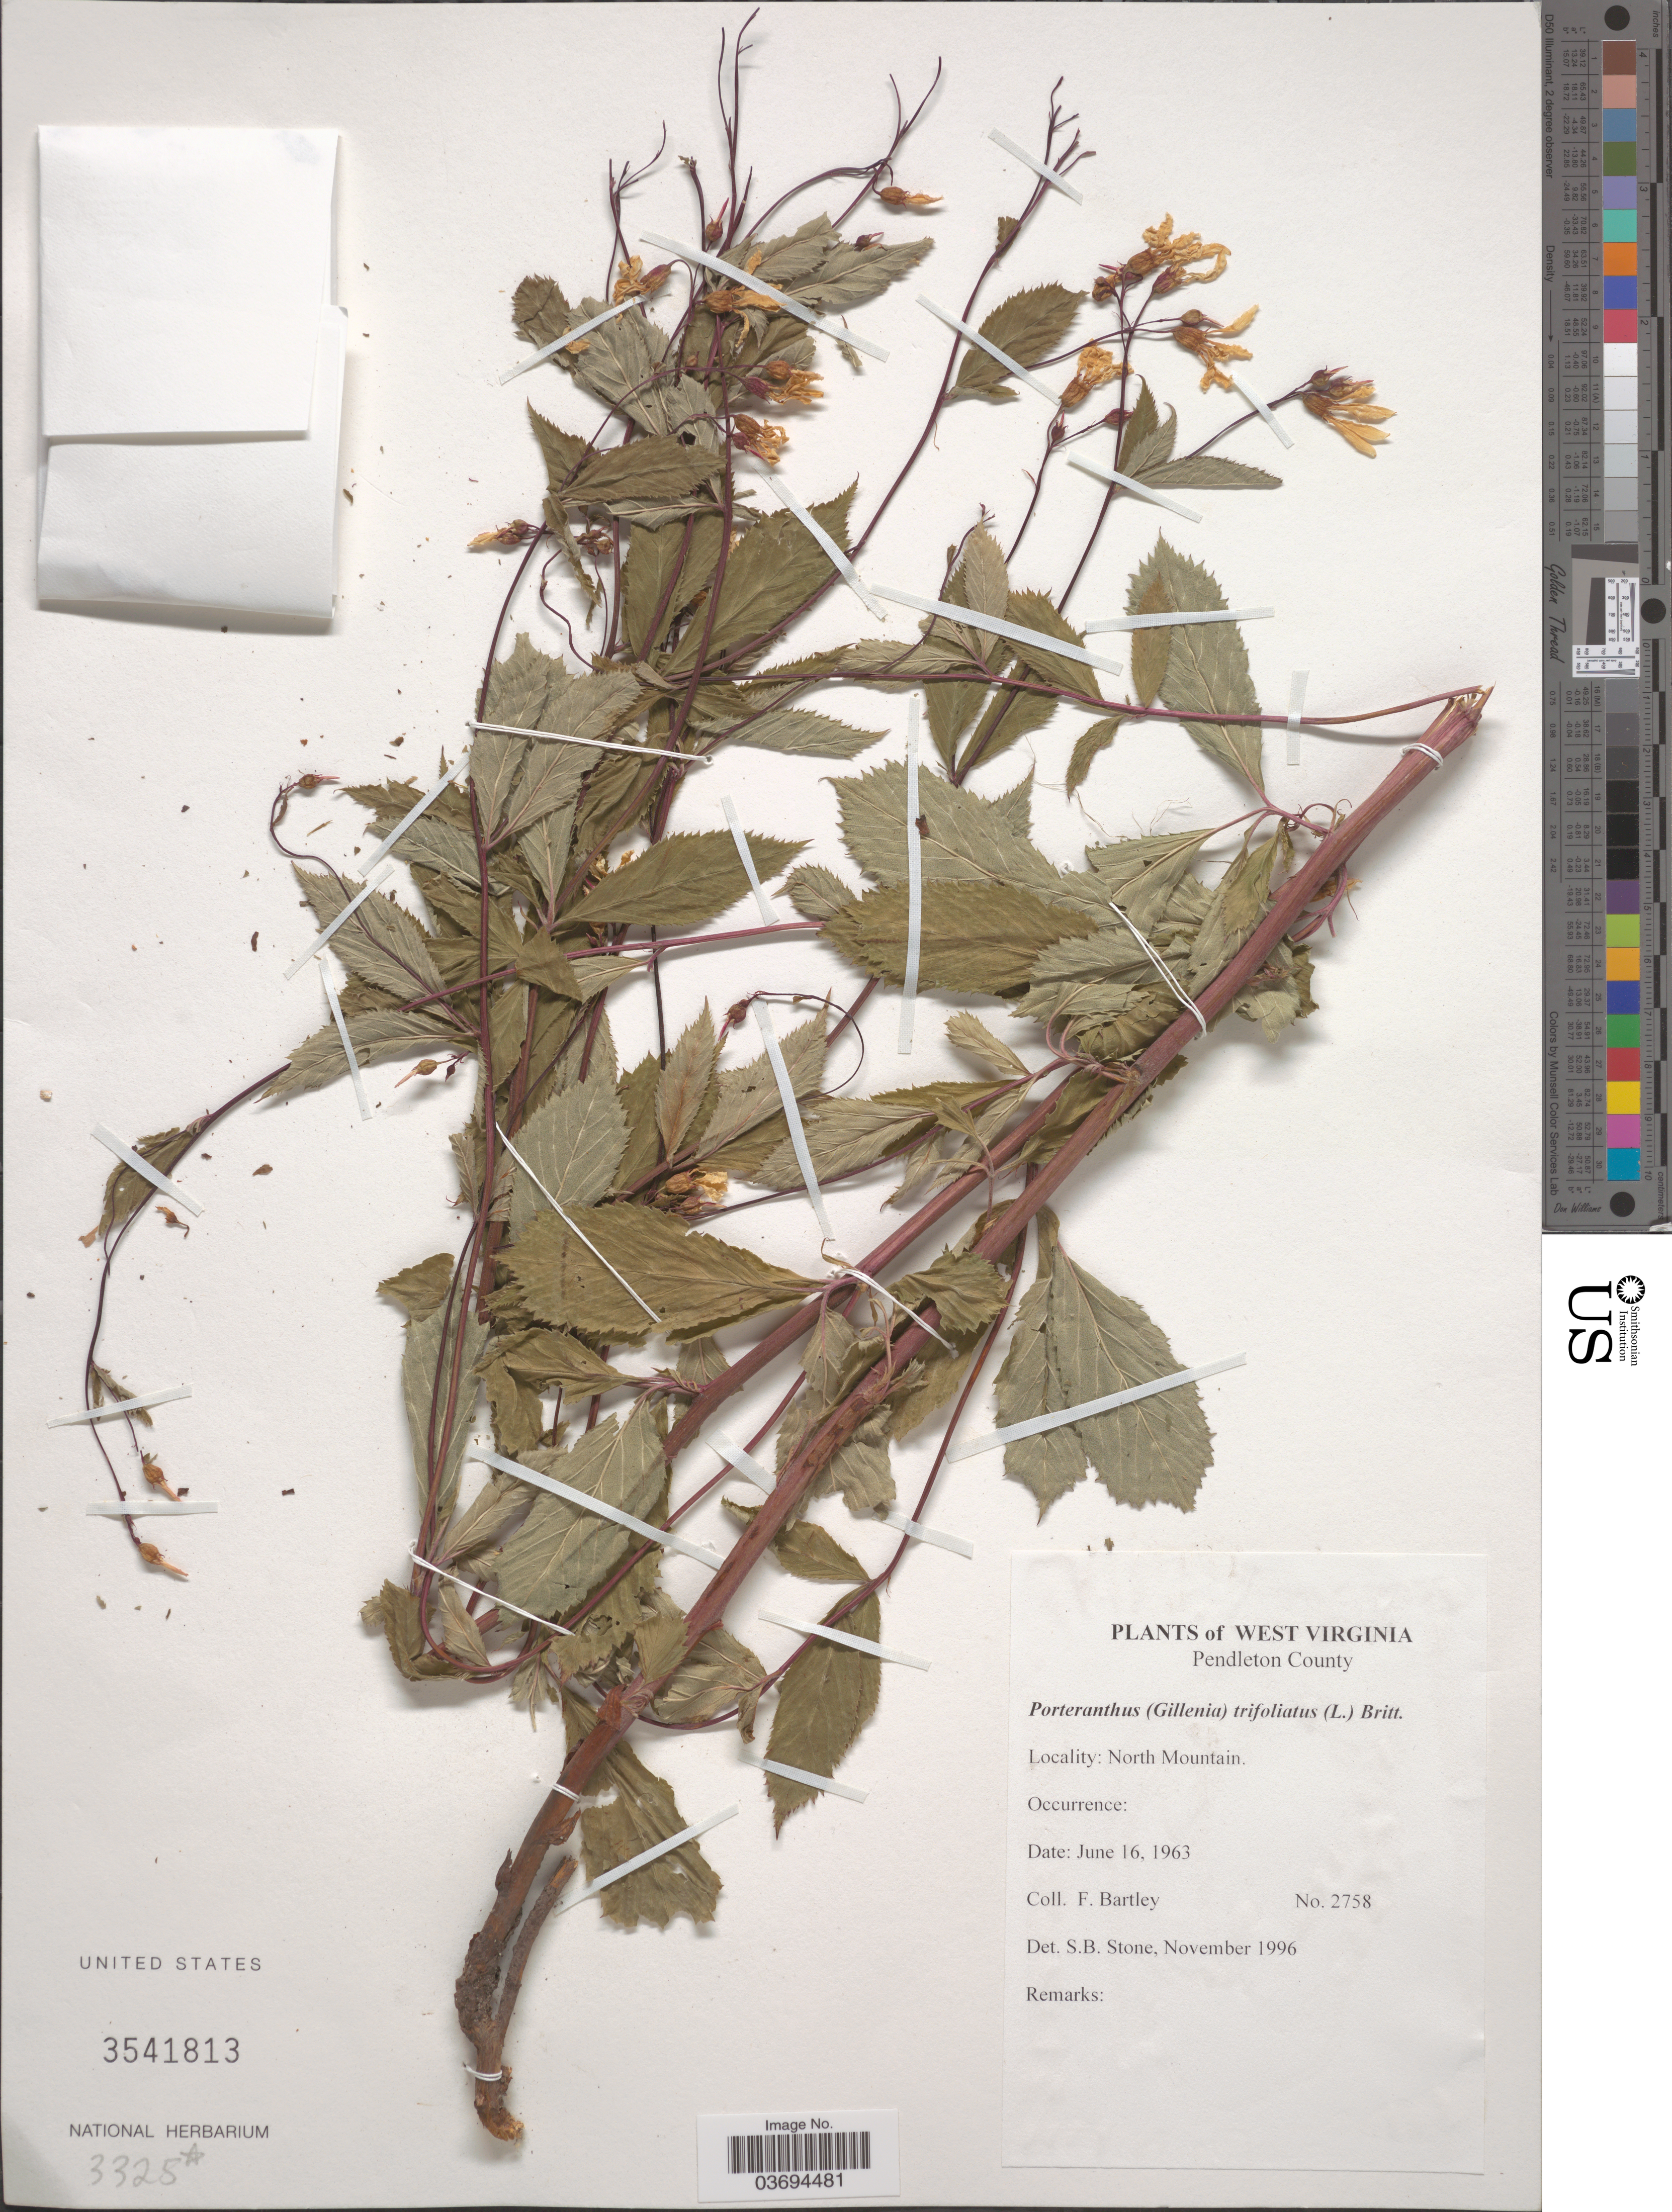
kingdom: Plantae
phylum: Tracheophyta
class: Magnoliopsida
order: Rosales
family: Rosaceae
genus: Gillenia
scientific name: Gillenia trifoliata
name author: (L.) Moench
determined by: Strong, Mark T., (BOT), Smithsonian Institution - National Museum of Natural History (UNITED STATES)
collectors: F. Bartley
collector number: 2758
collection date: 1963-06-16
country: United States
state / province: West Virginia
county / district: Pendleton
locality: Pendleton County. North Mountain.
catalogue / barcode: US 3541813